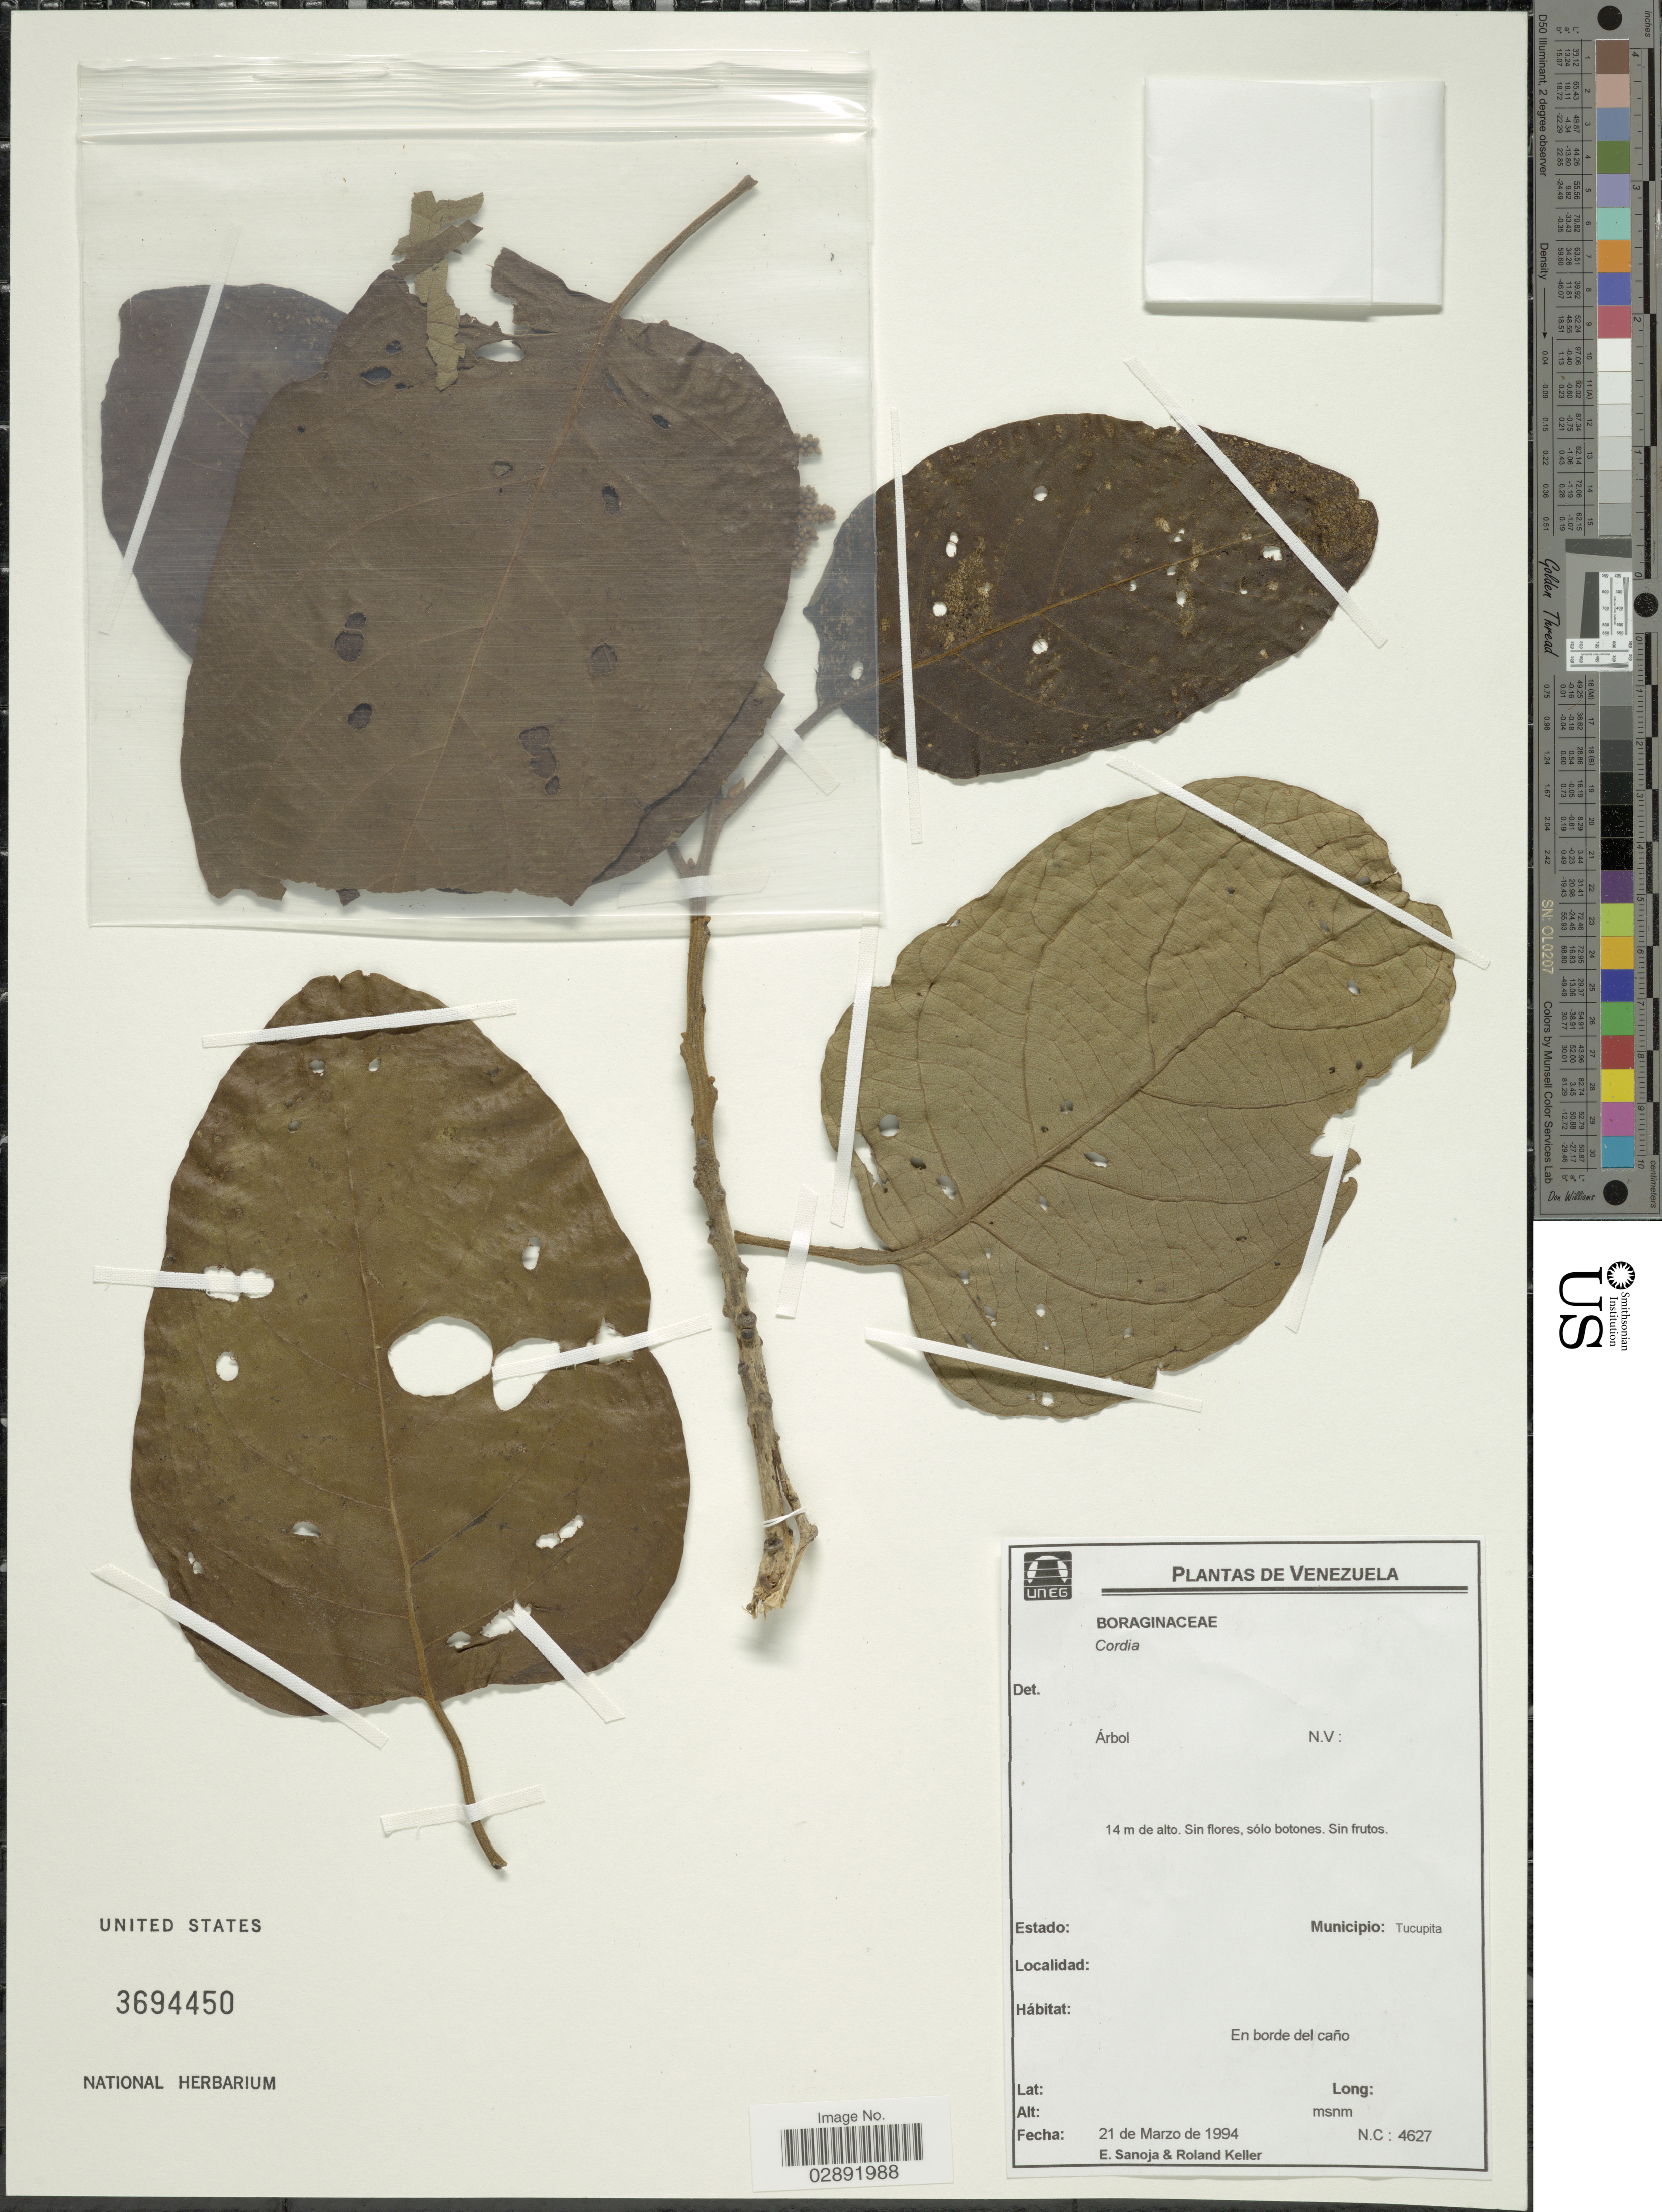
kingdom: Plantae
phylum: Tracheophyta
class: Magnoliopsida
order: Boraginales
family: Cordiaceae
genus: Cordia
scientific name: Cordia sp.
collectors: E. Sanoja & R. Keller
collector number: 4627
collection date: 1994-03-21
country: Venezuela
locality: Municipio: Tucupita.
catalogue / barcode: US 3694450